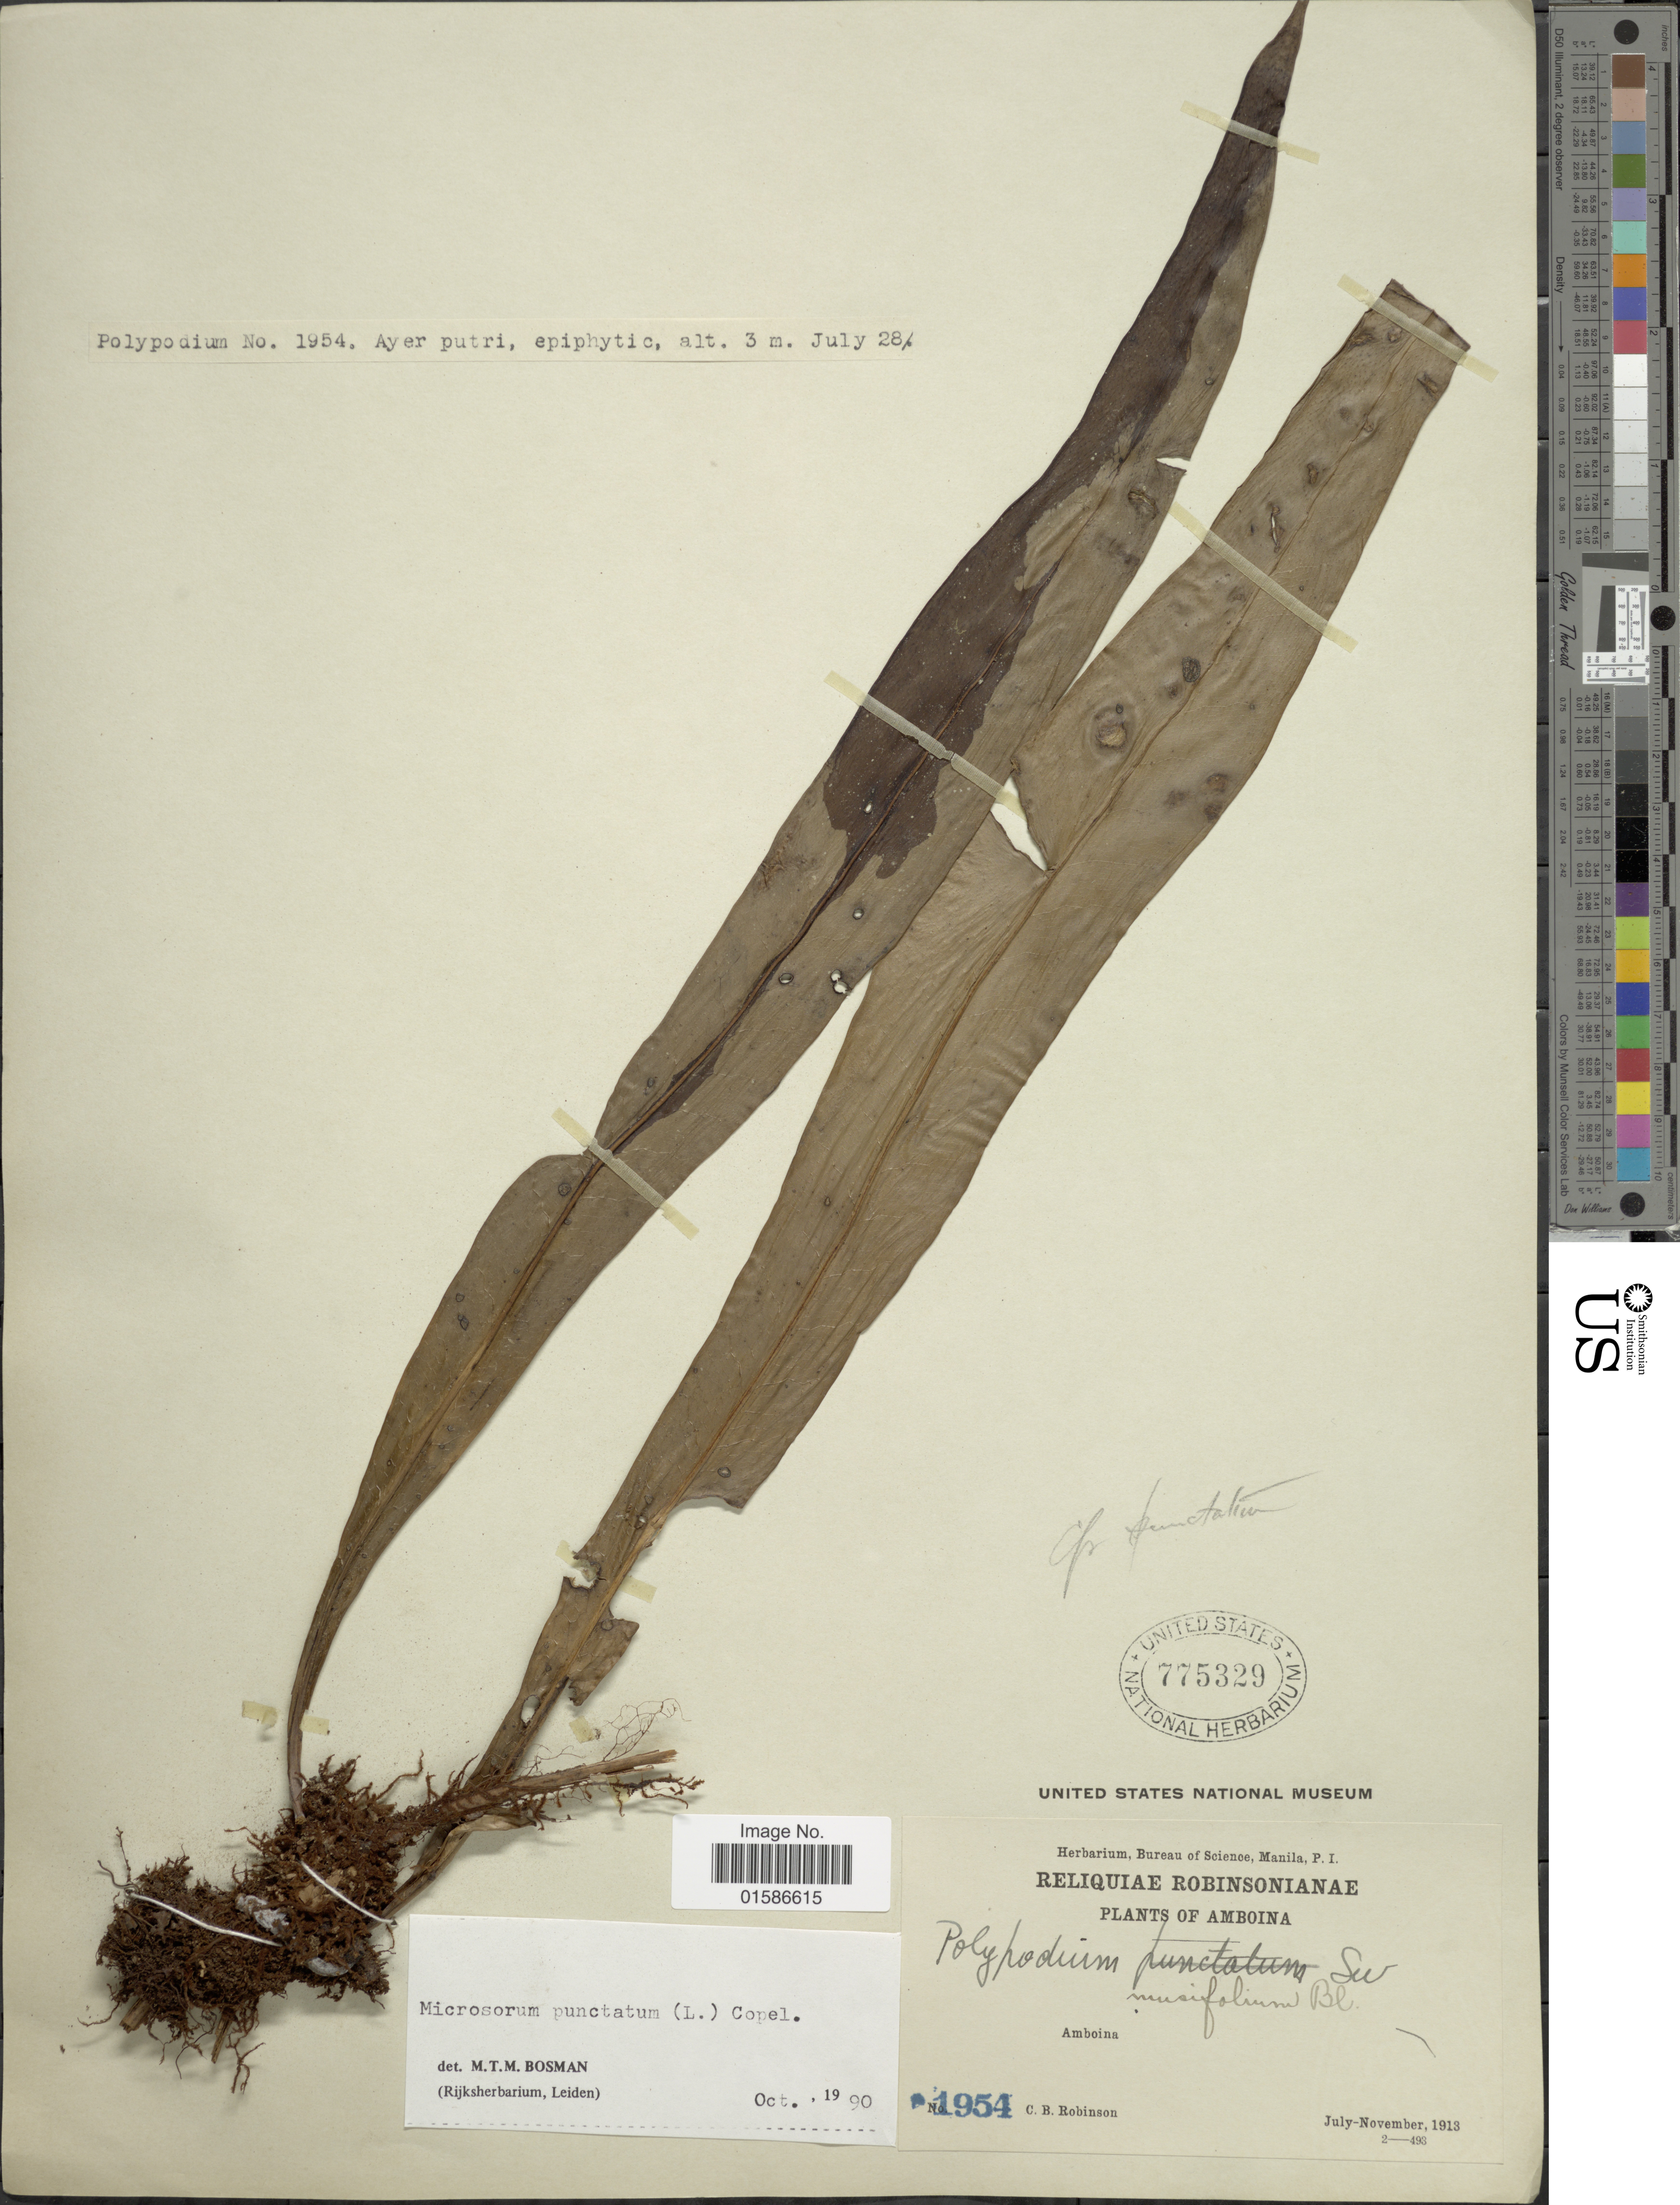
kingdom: Plantae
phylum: Tracheophyta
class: Polypodiopsida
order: Polypodiales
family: Polypodiaceae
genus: Microsorum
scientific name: Microsorum punctatum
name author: (L.) Copel.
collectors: C. Robinson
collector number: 1954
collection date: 1913-07/1913-11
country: Indonesia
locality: Amboina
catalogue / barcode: US 775329